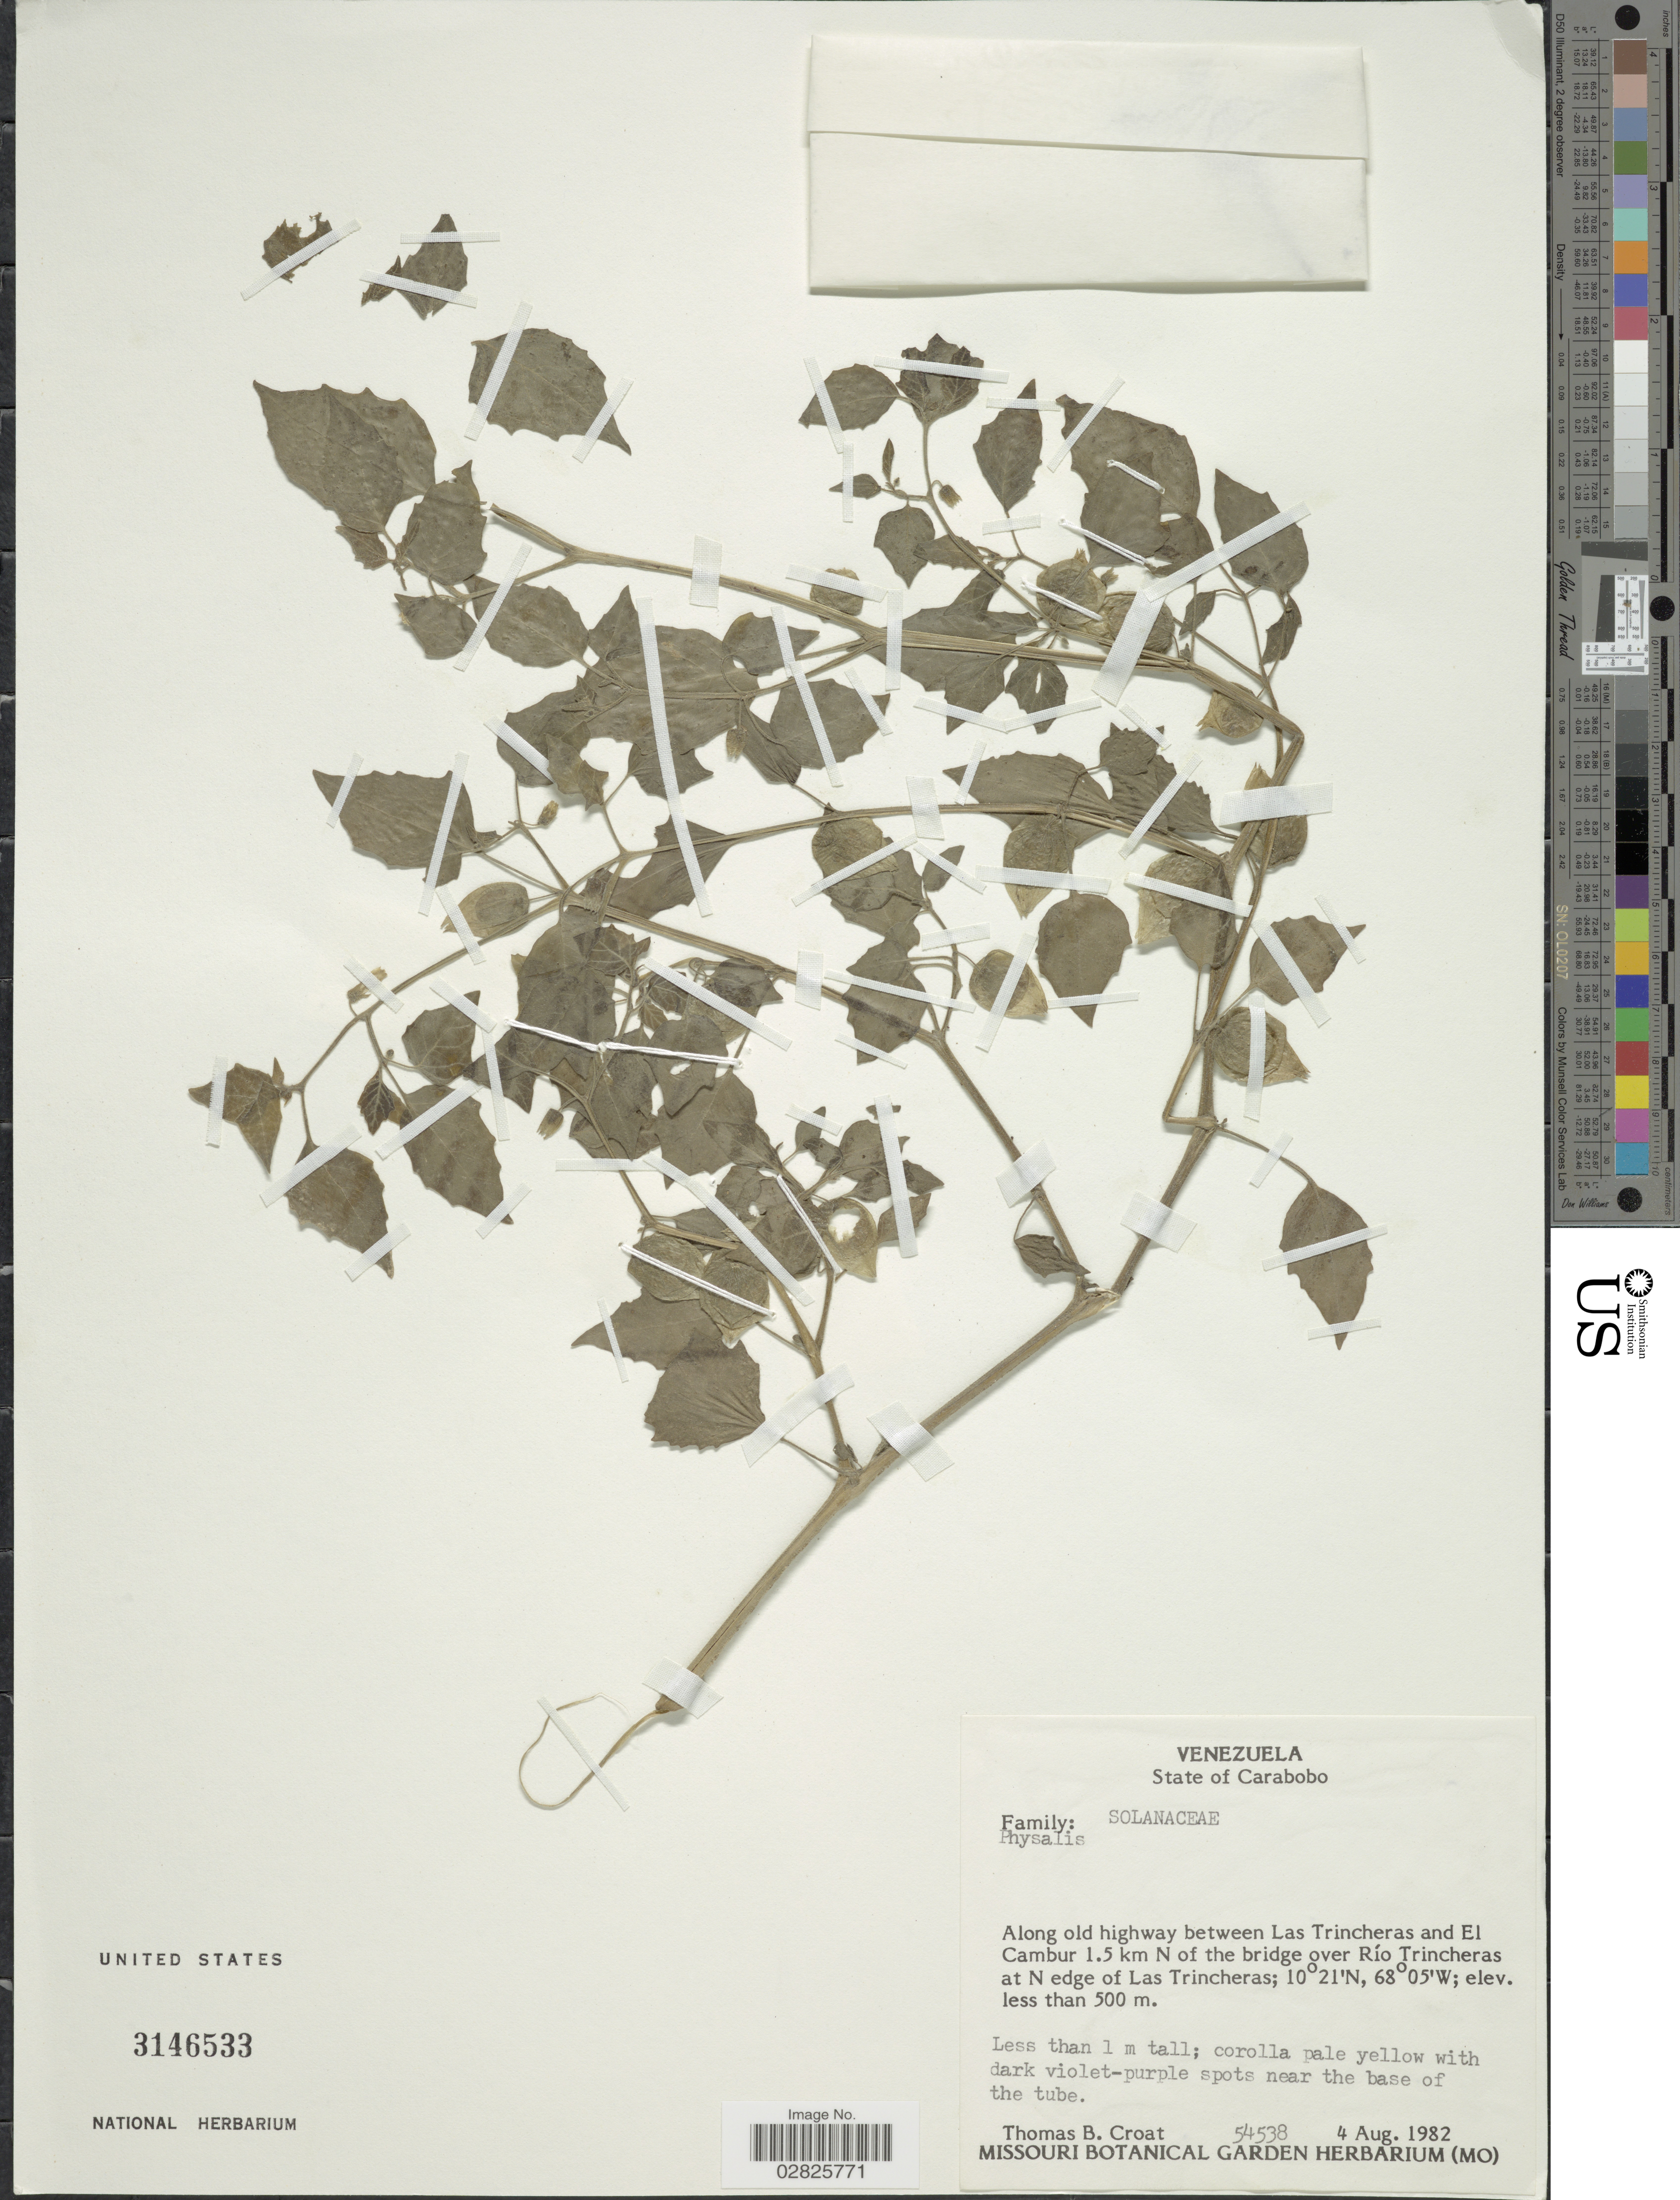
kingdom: Plantae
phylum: Tracheophyta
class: Magnoliopsida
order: Solanales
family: Solanaceae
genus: Physalis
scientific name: Physalis sp.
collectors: T. B. Croat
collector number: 54538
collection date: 1982-08-04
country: Venezuela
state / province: Carabobo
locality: Along old highway between Las Trincheras and El Cambur 1.5 km N of the bridge over Río Trincheras at N edge of Las Trincheras.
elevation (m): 500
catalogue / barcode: US 3146533